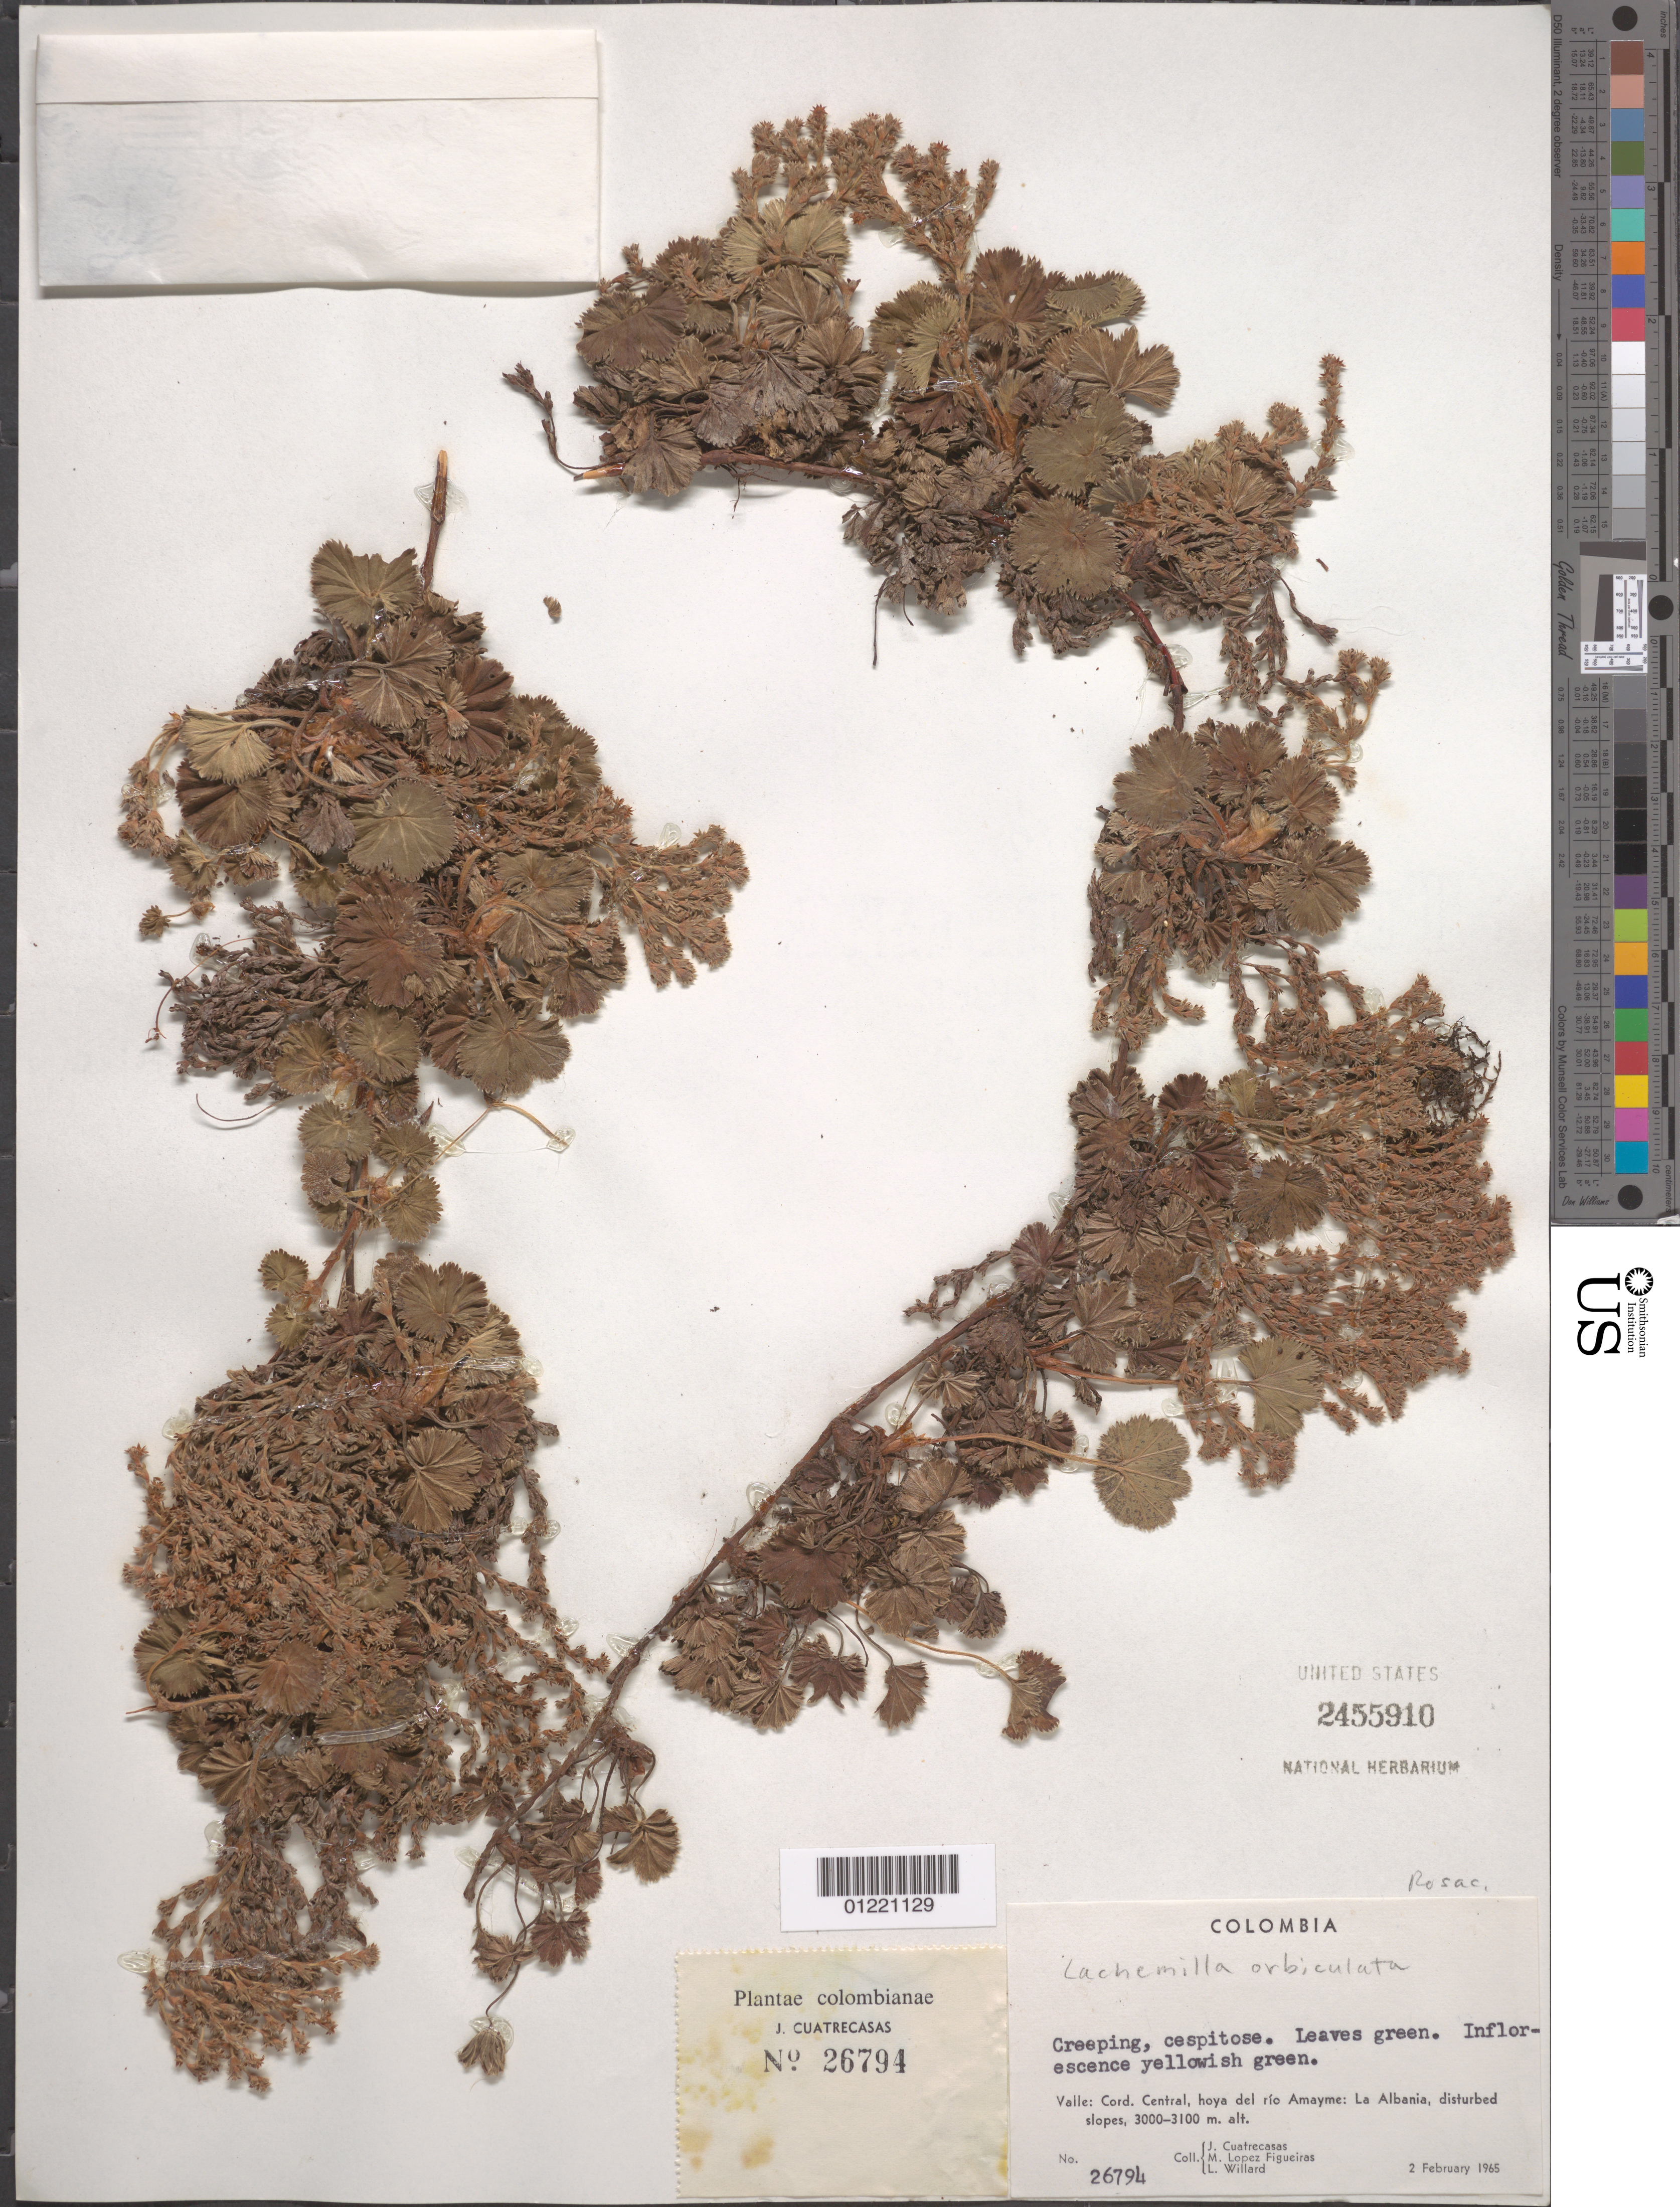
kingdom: Plantae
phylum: Tracheophyta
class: Magnoliopsida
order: Rosales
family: Rosaceae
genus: Lachemilla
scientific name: Lachemilla orbiculata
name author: (Ruiz & Pav.) Rydb.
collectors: J. Cuatrecasas, M. López Figueiras & L. Willard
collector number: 26794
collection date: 1965-02-02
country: Colombia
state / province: Valle del Cauca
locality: Cord. Central, hoya del rio Amayme: La Albania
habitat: disturbed slopes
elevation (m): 3000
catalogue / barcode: US 2455910